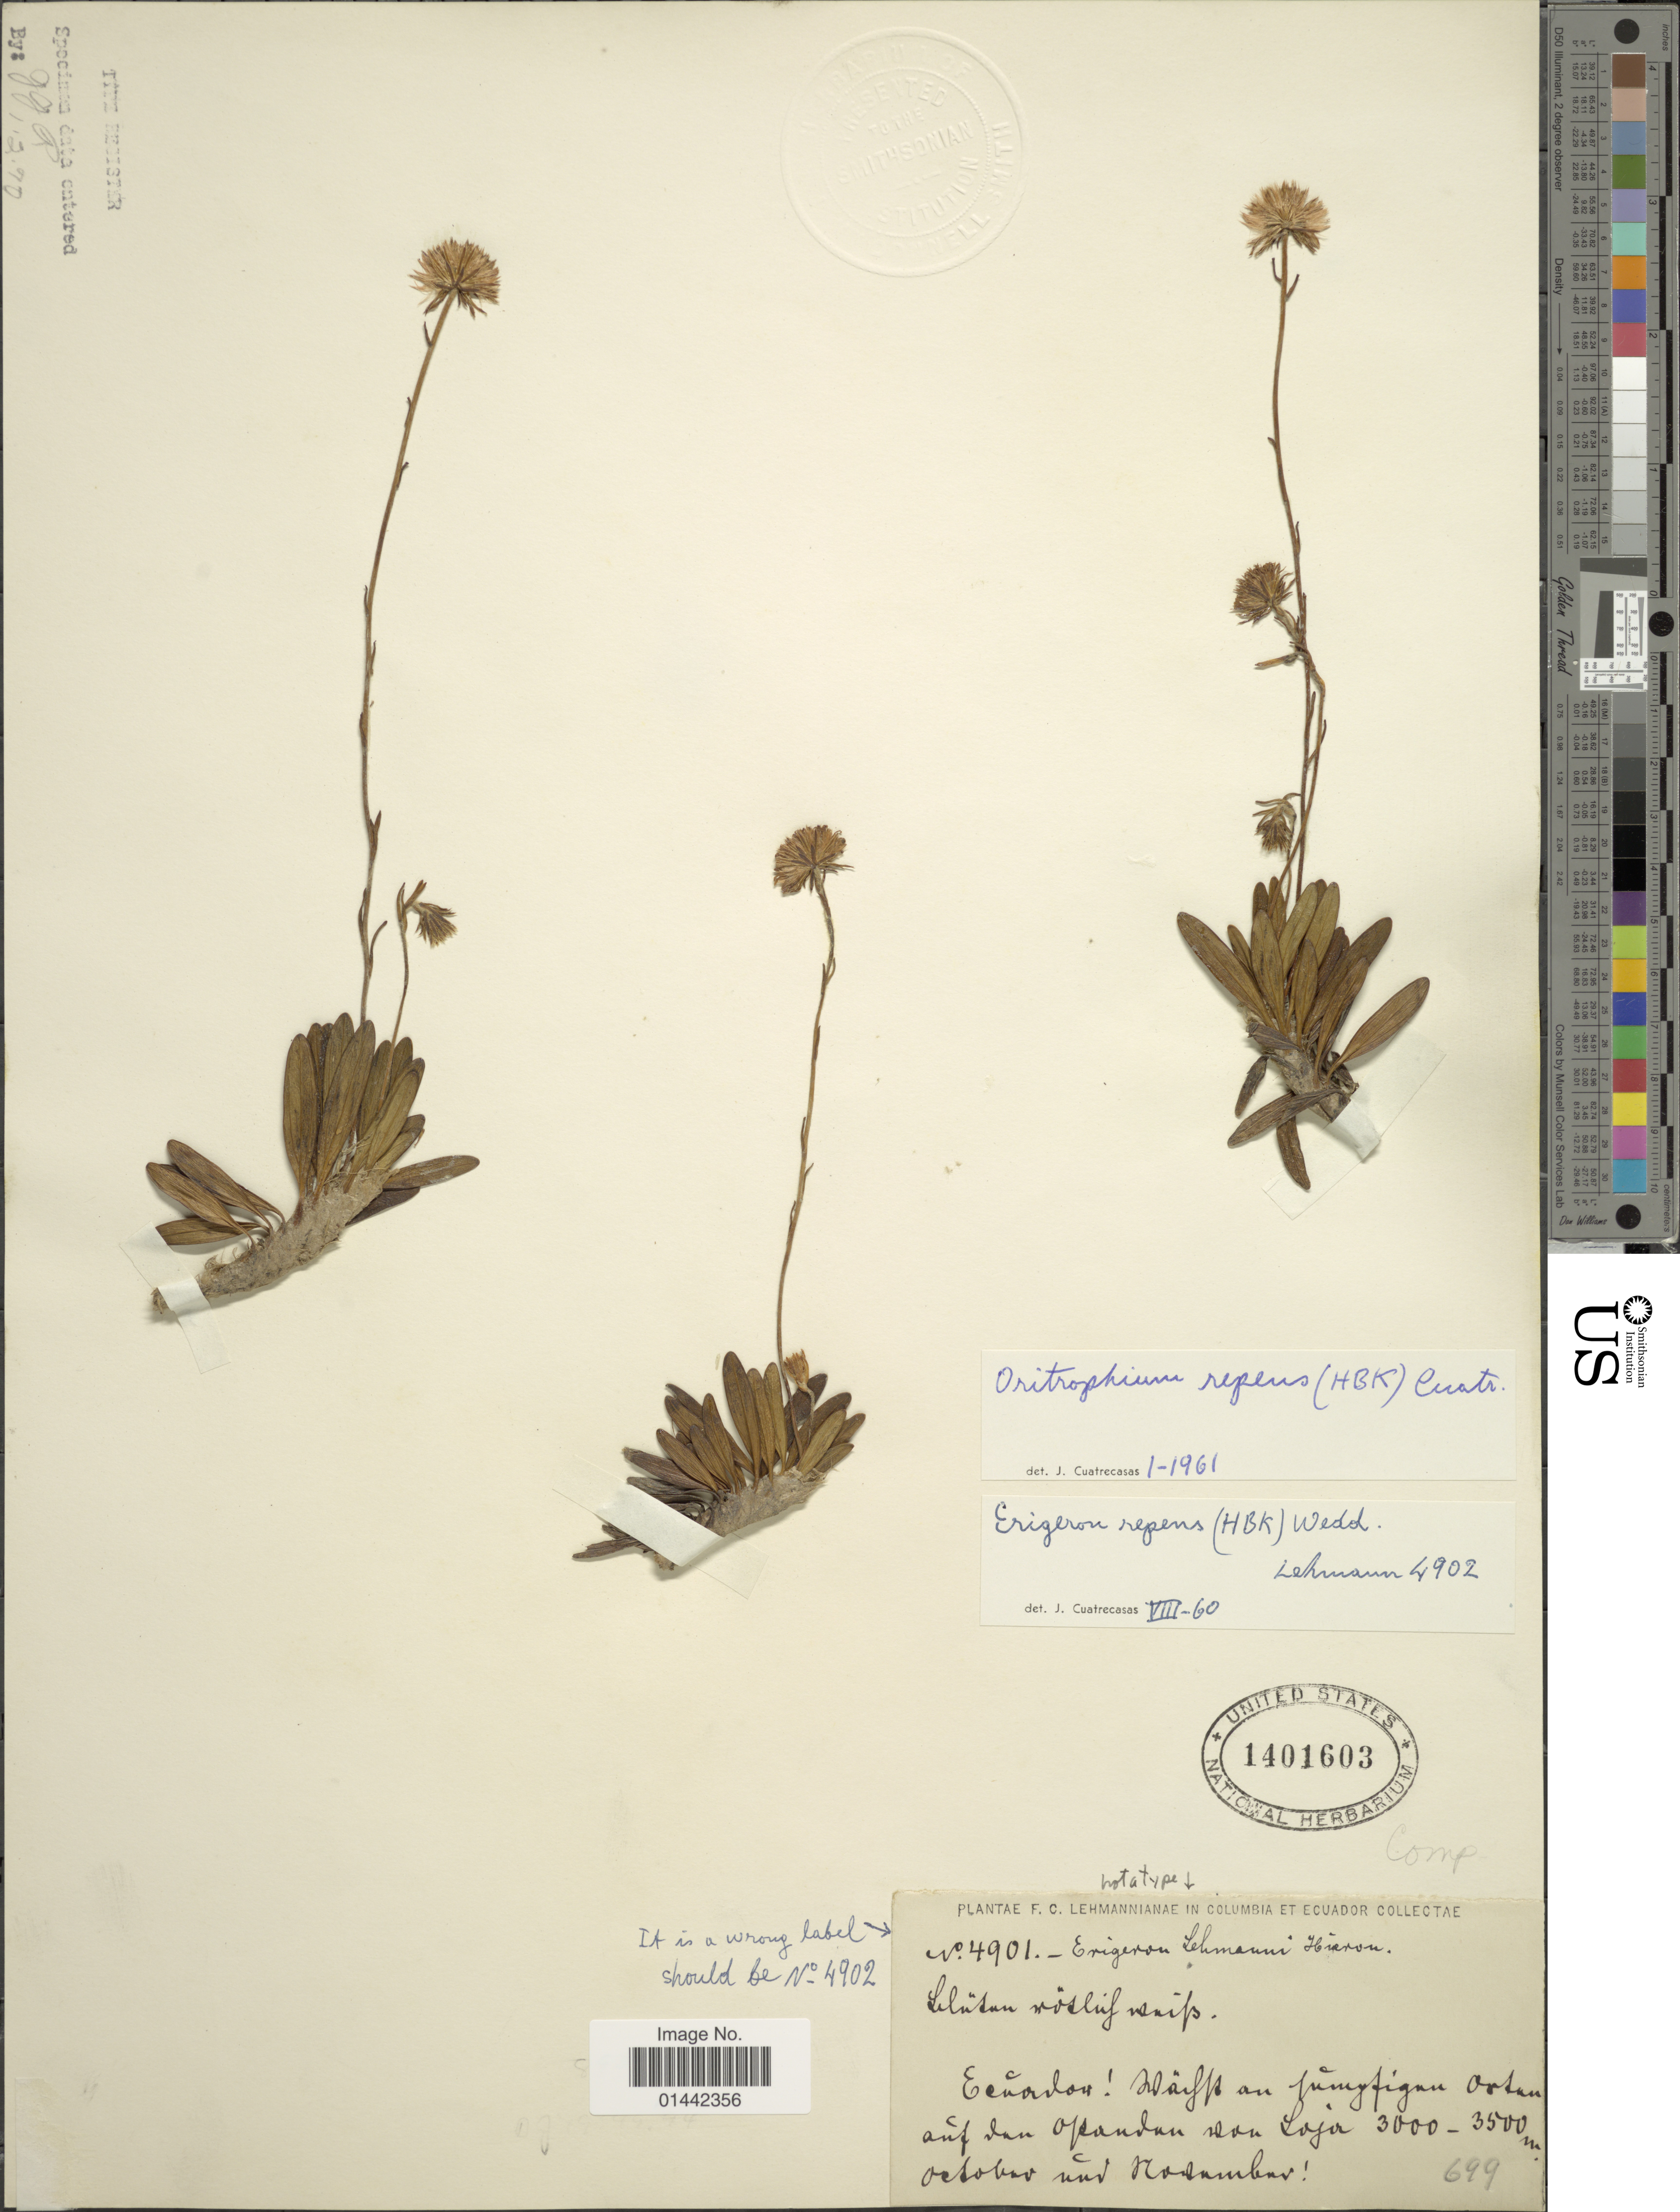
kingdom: Plantae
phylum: Tracheophyta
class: Magnoliopsida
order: Asterales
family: Asteraceae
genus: Erigeron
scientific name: Erigeron repens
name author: (Kunth) Wedd.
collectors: F. C. Lehmann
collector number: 4901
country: Ecuador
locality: Claffs an fumgfigen Ortenn auf den Opendun von Loja [interpreted]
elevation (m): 3000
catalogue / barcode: US 1401603